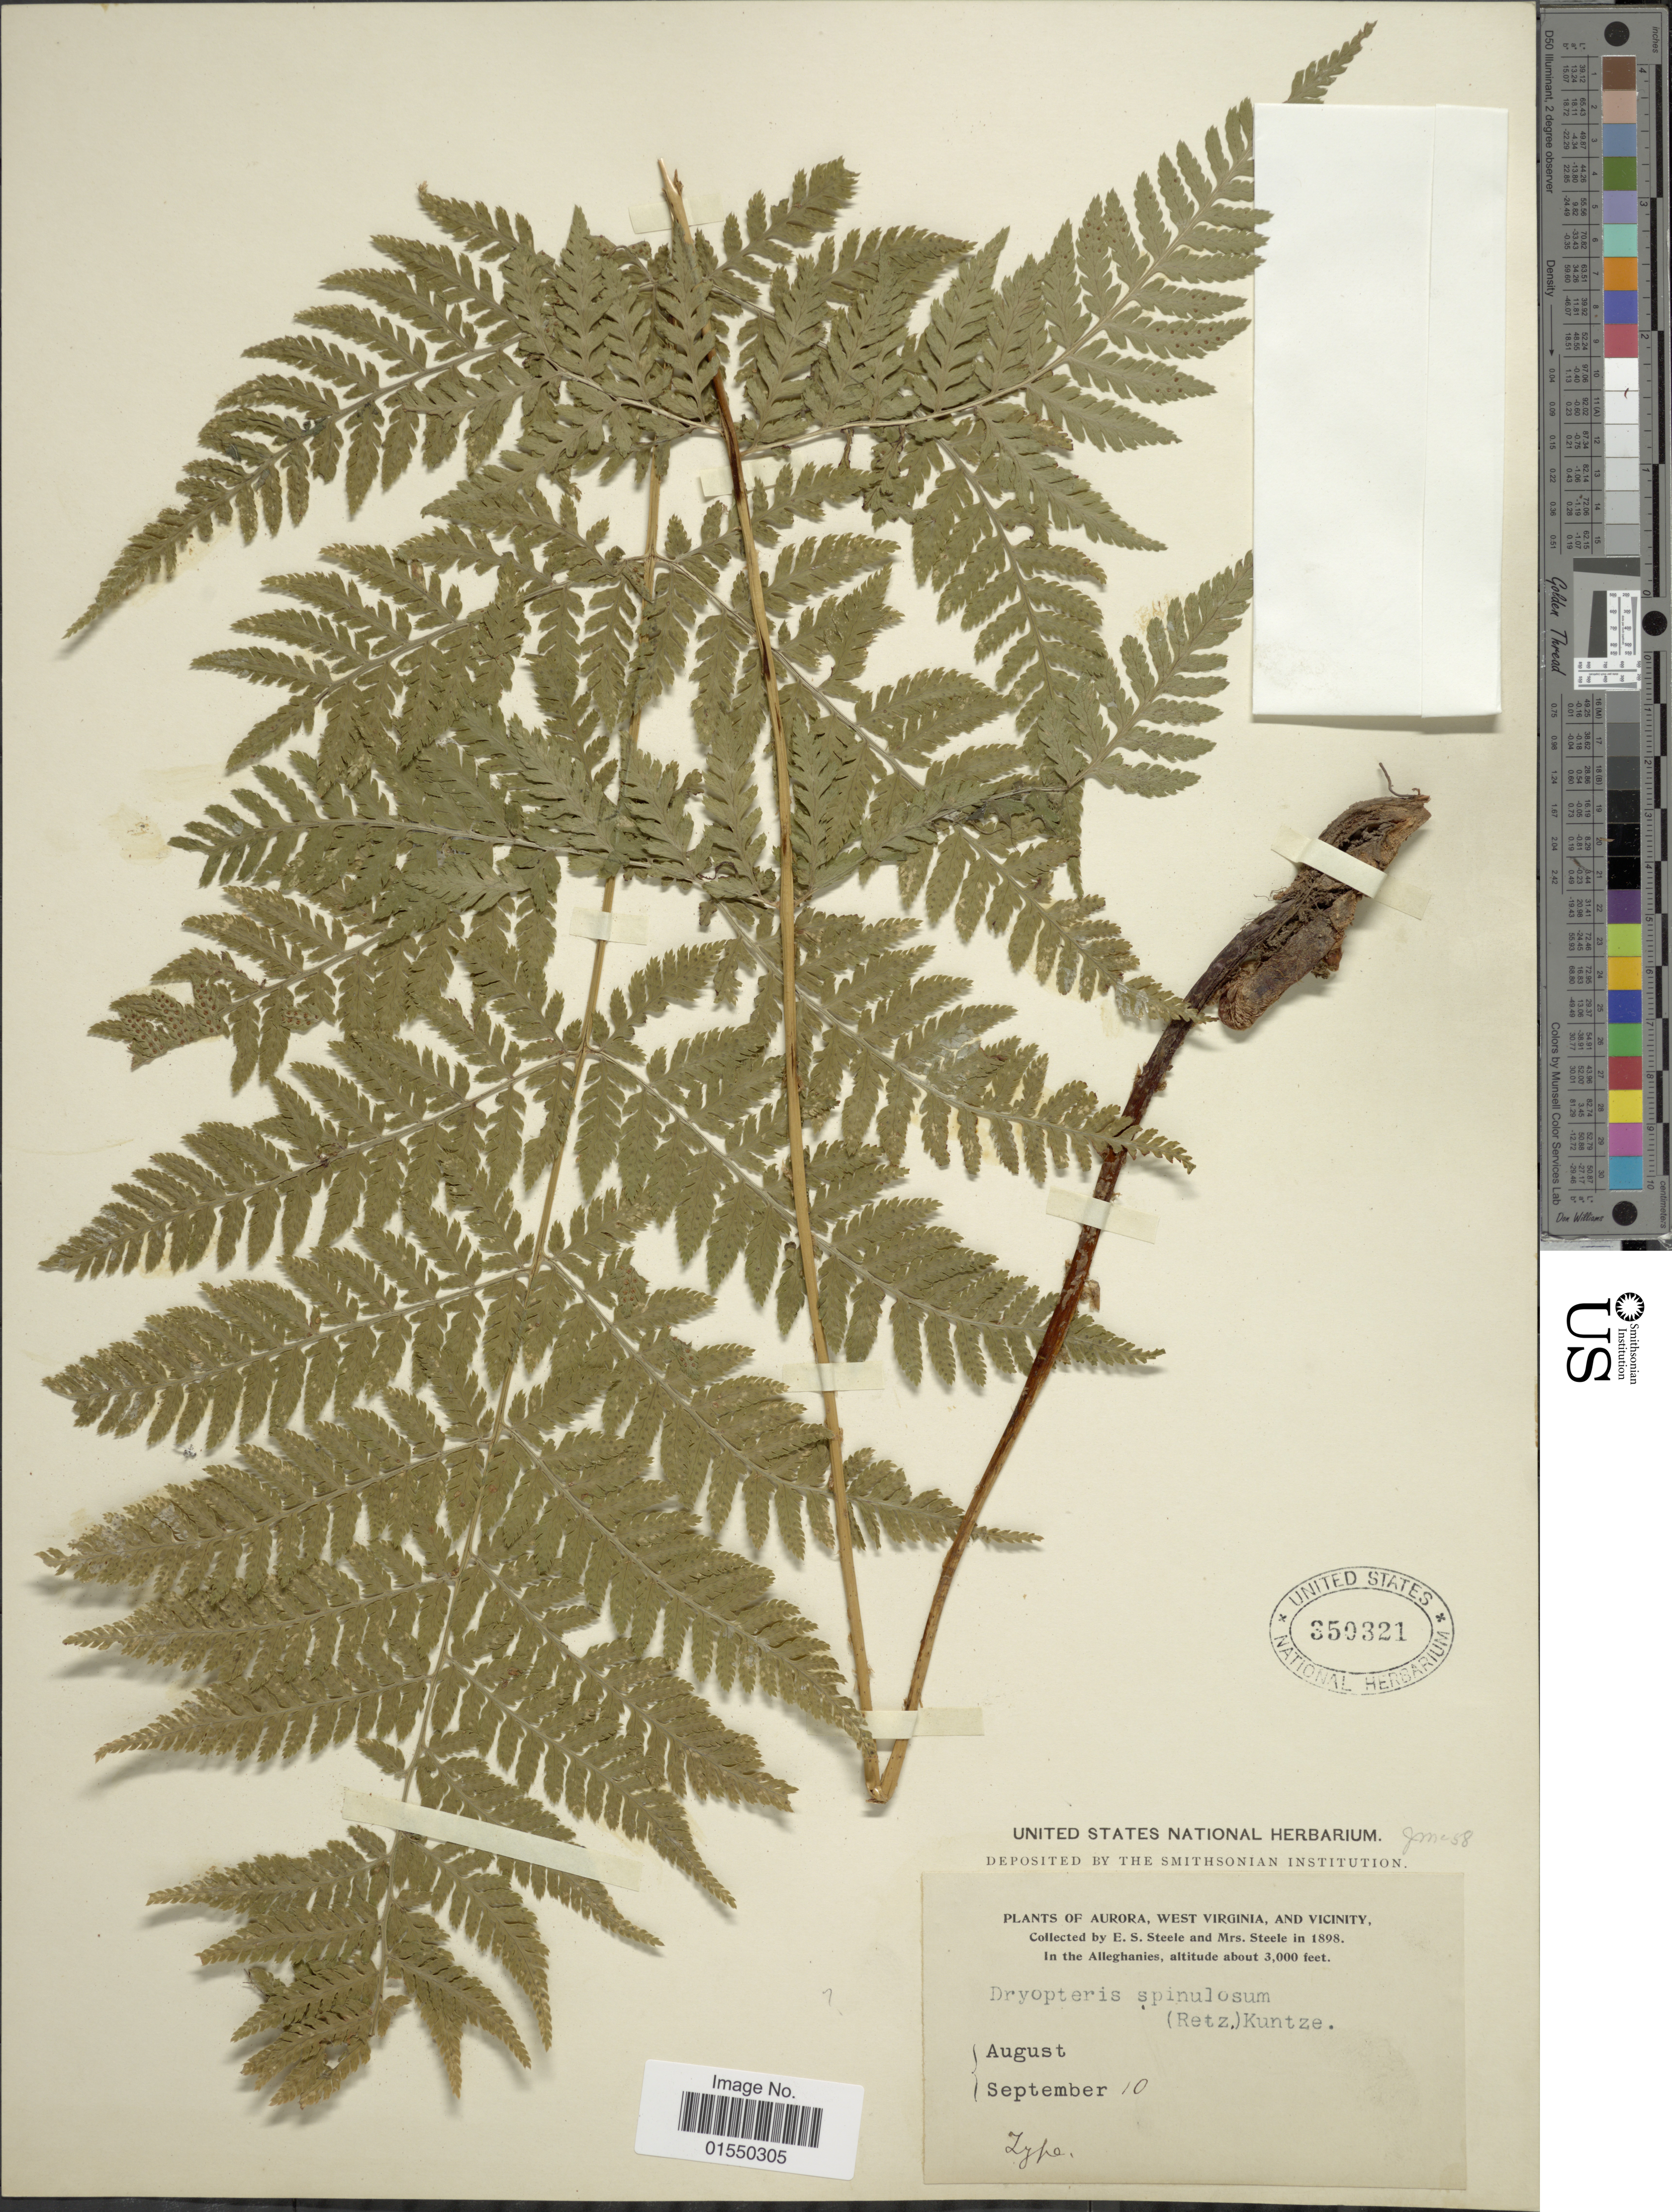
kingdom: Plantae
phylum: Tracheophyta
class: Polypodiopsida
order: Polypodiales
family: Dryopteridaceae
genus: Dryopteris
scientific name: Dryopteris carthusiana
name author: (Villars) H.P. Fuchs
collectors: E. Steele & Mrs. E. S. Steele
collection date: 1898-09-10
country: United States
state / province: West Virginia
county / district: Preston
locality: Aurora, West Virginia, and vicinity, Alleghanies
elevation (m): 914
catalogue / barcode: US 350321